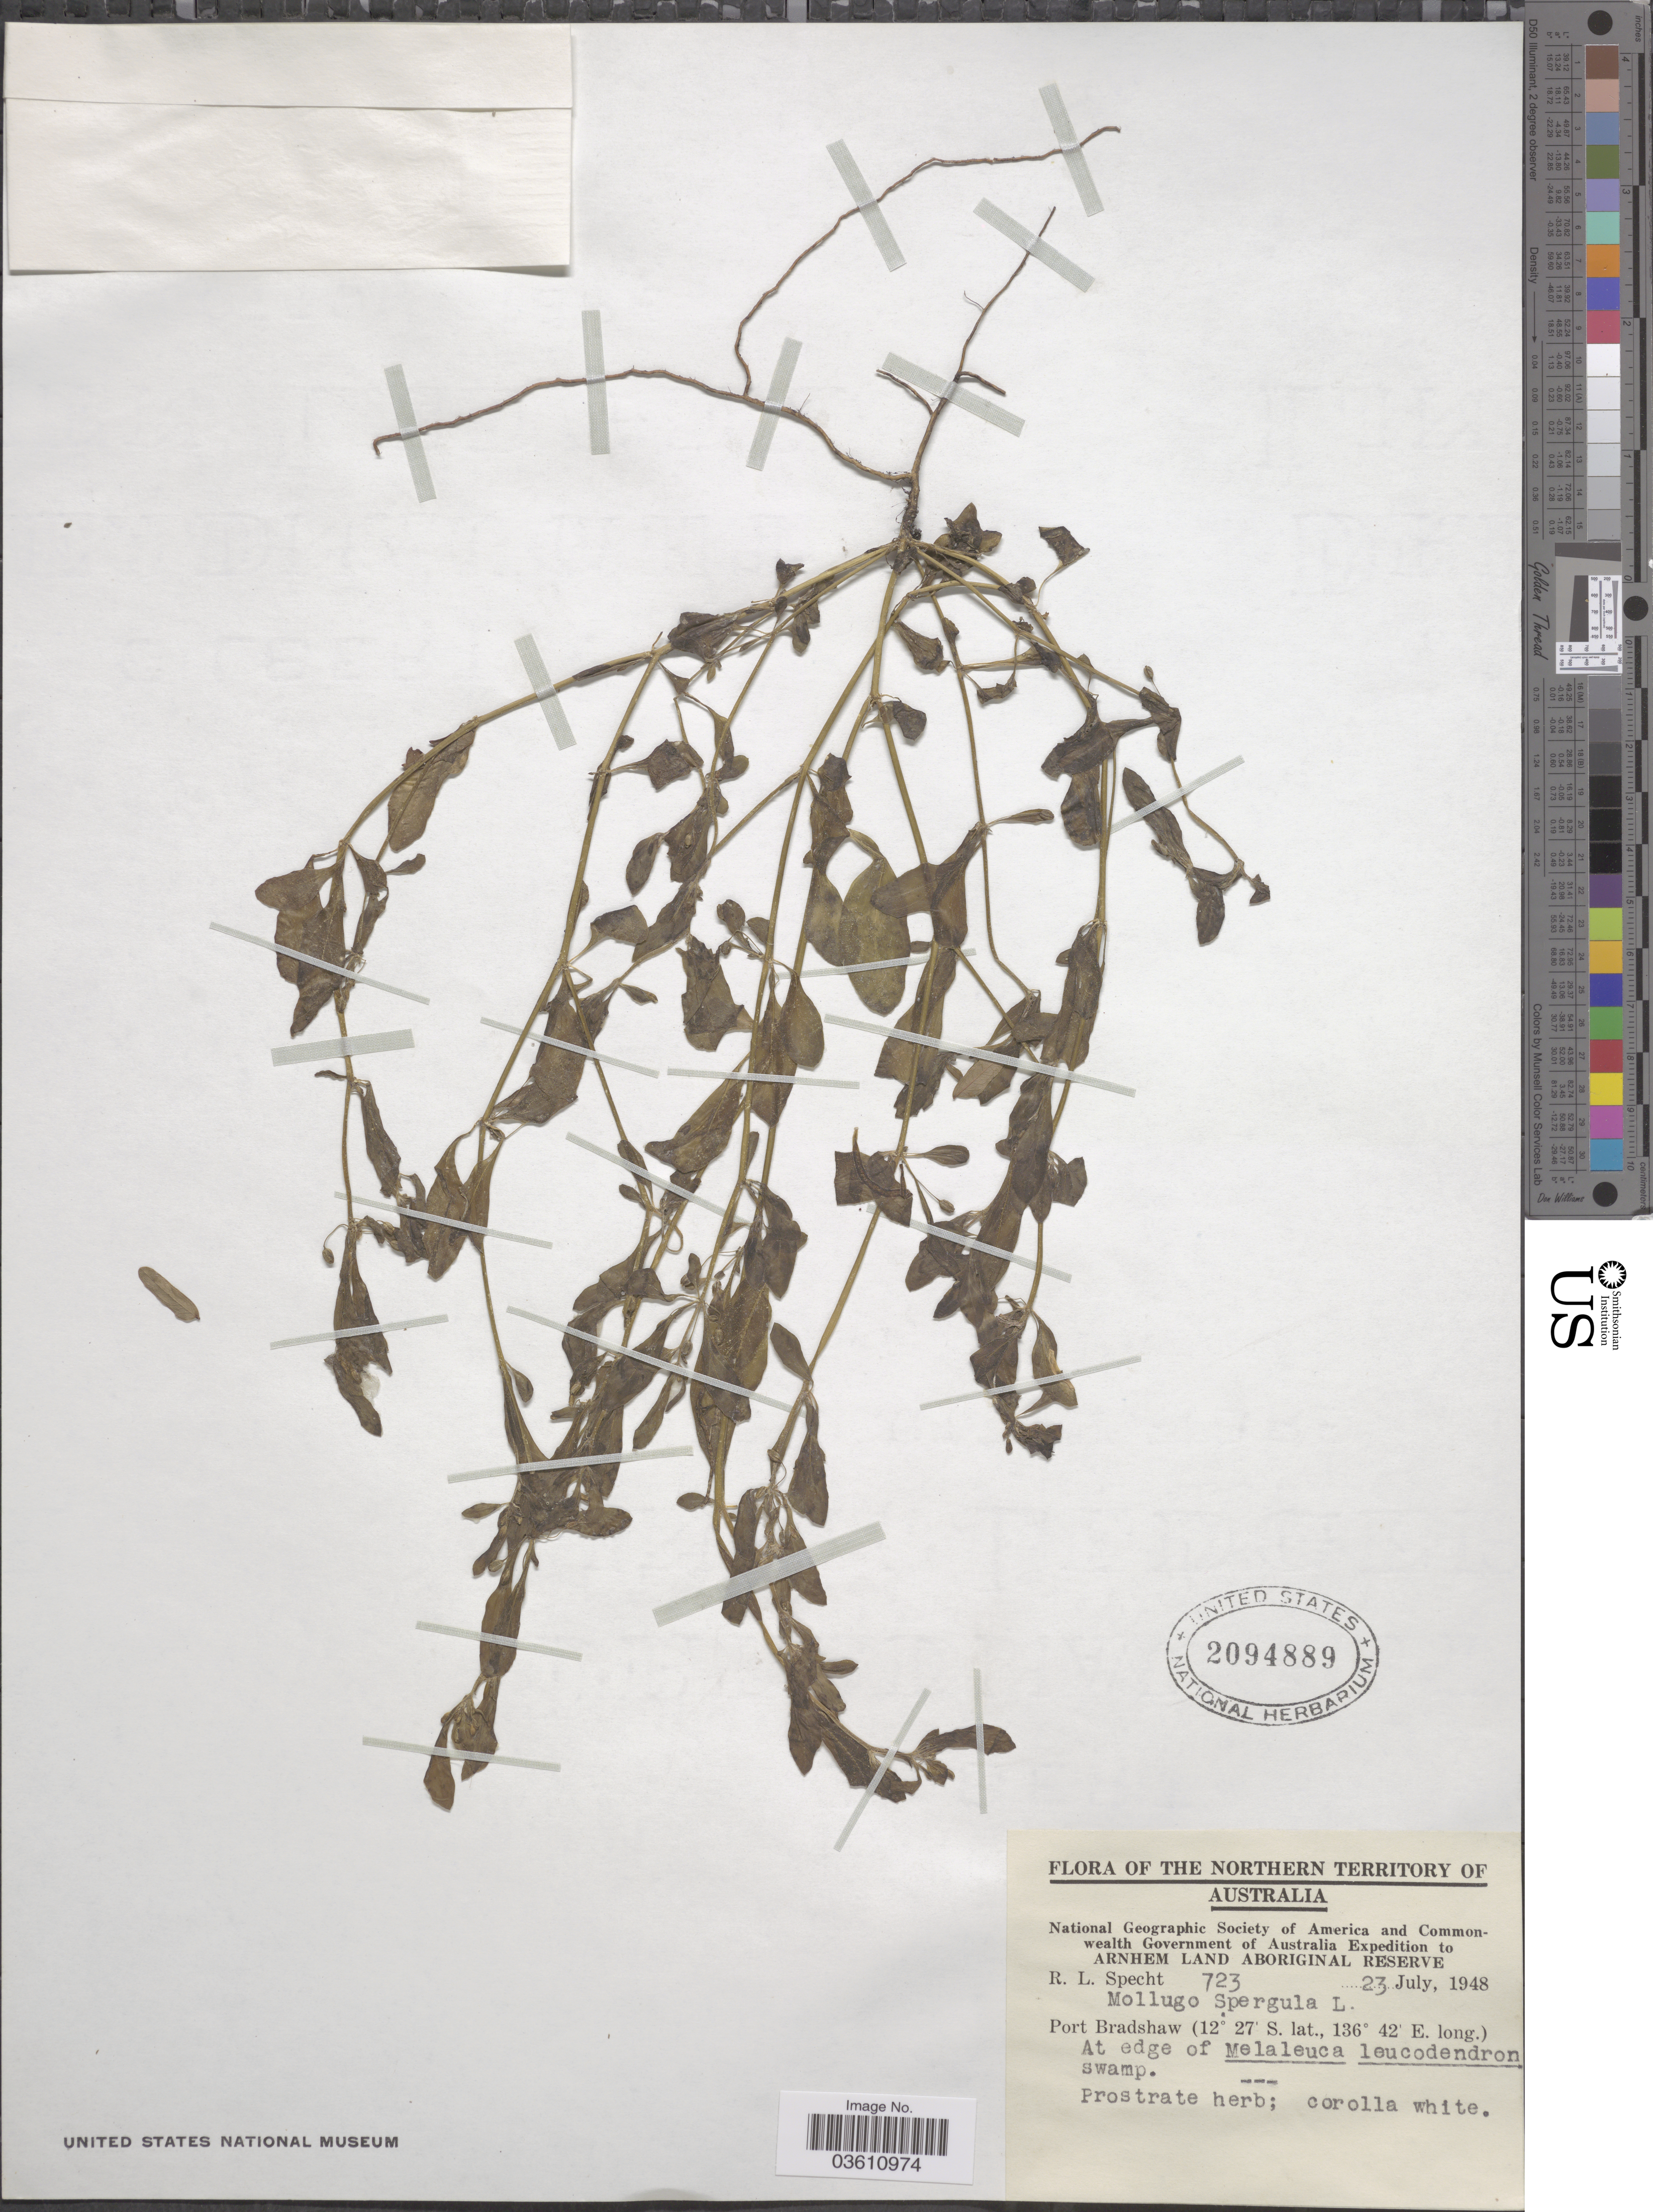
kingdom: Plantae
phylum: Tracheophyta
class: Magnoliopsida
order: Caryophyllales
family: Molluginaceae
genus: Glinus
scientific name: Glinus oppositifolius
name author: (L.) Aug. DC.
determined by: Strong, Mark T., (BOT), Smithsonian Institution - National Museum of Natural History (UNITED STATES)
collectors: R. L. Specht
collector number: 723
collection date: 1948-07-23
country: Australia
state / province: Northern Territory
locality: Arnhem Land Aboriginal Reserve. Port Bradshaw.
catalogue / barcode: US 2094889